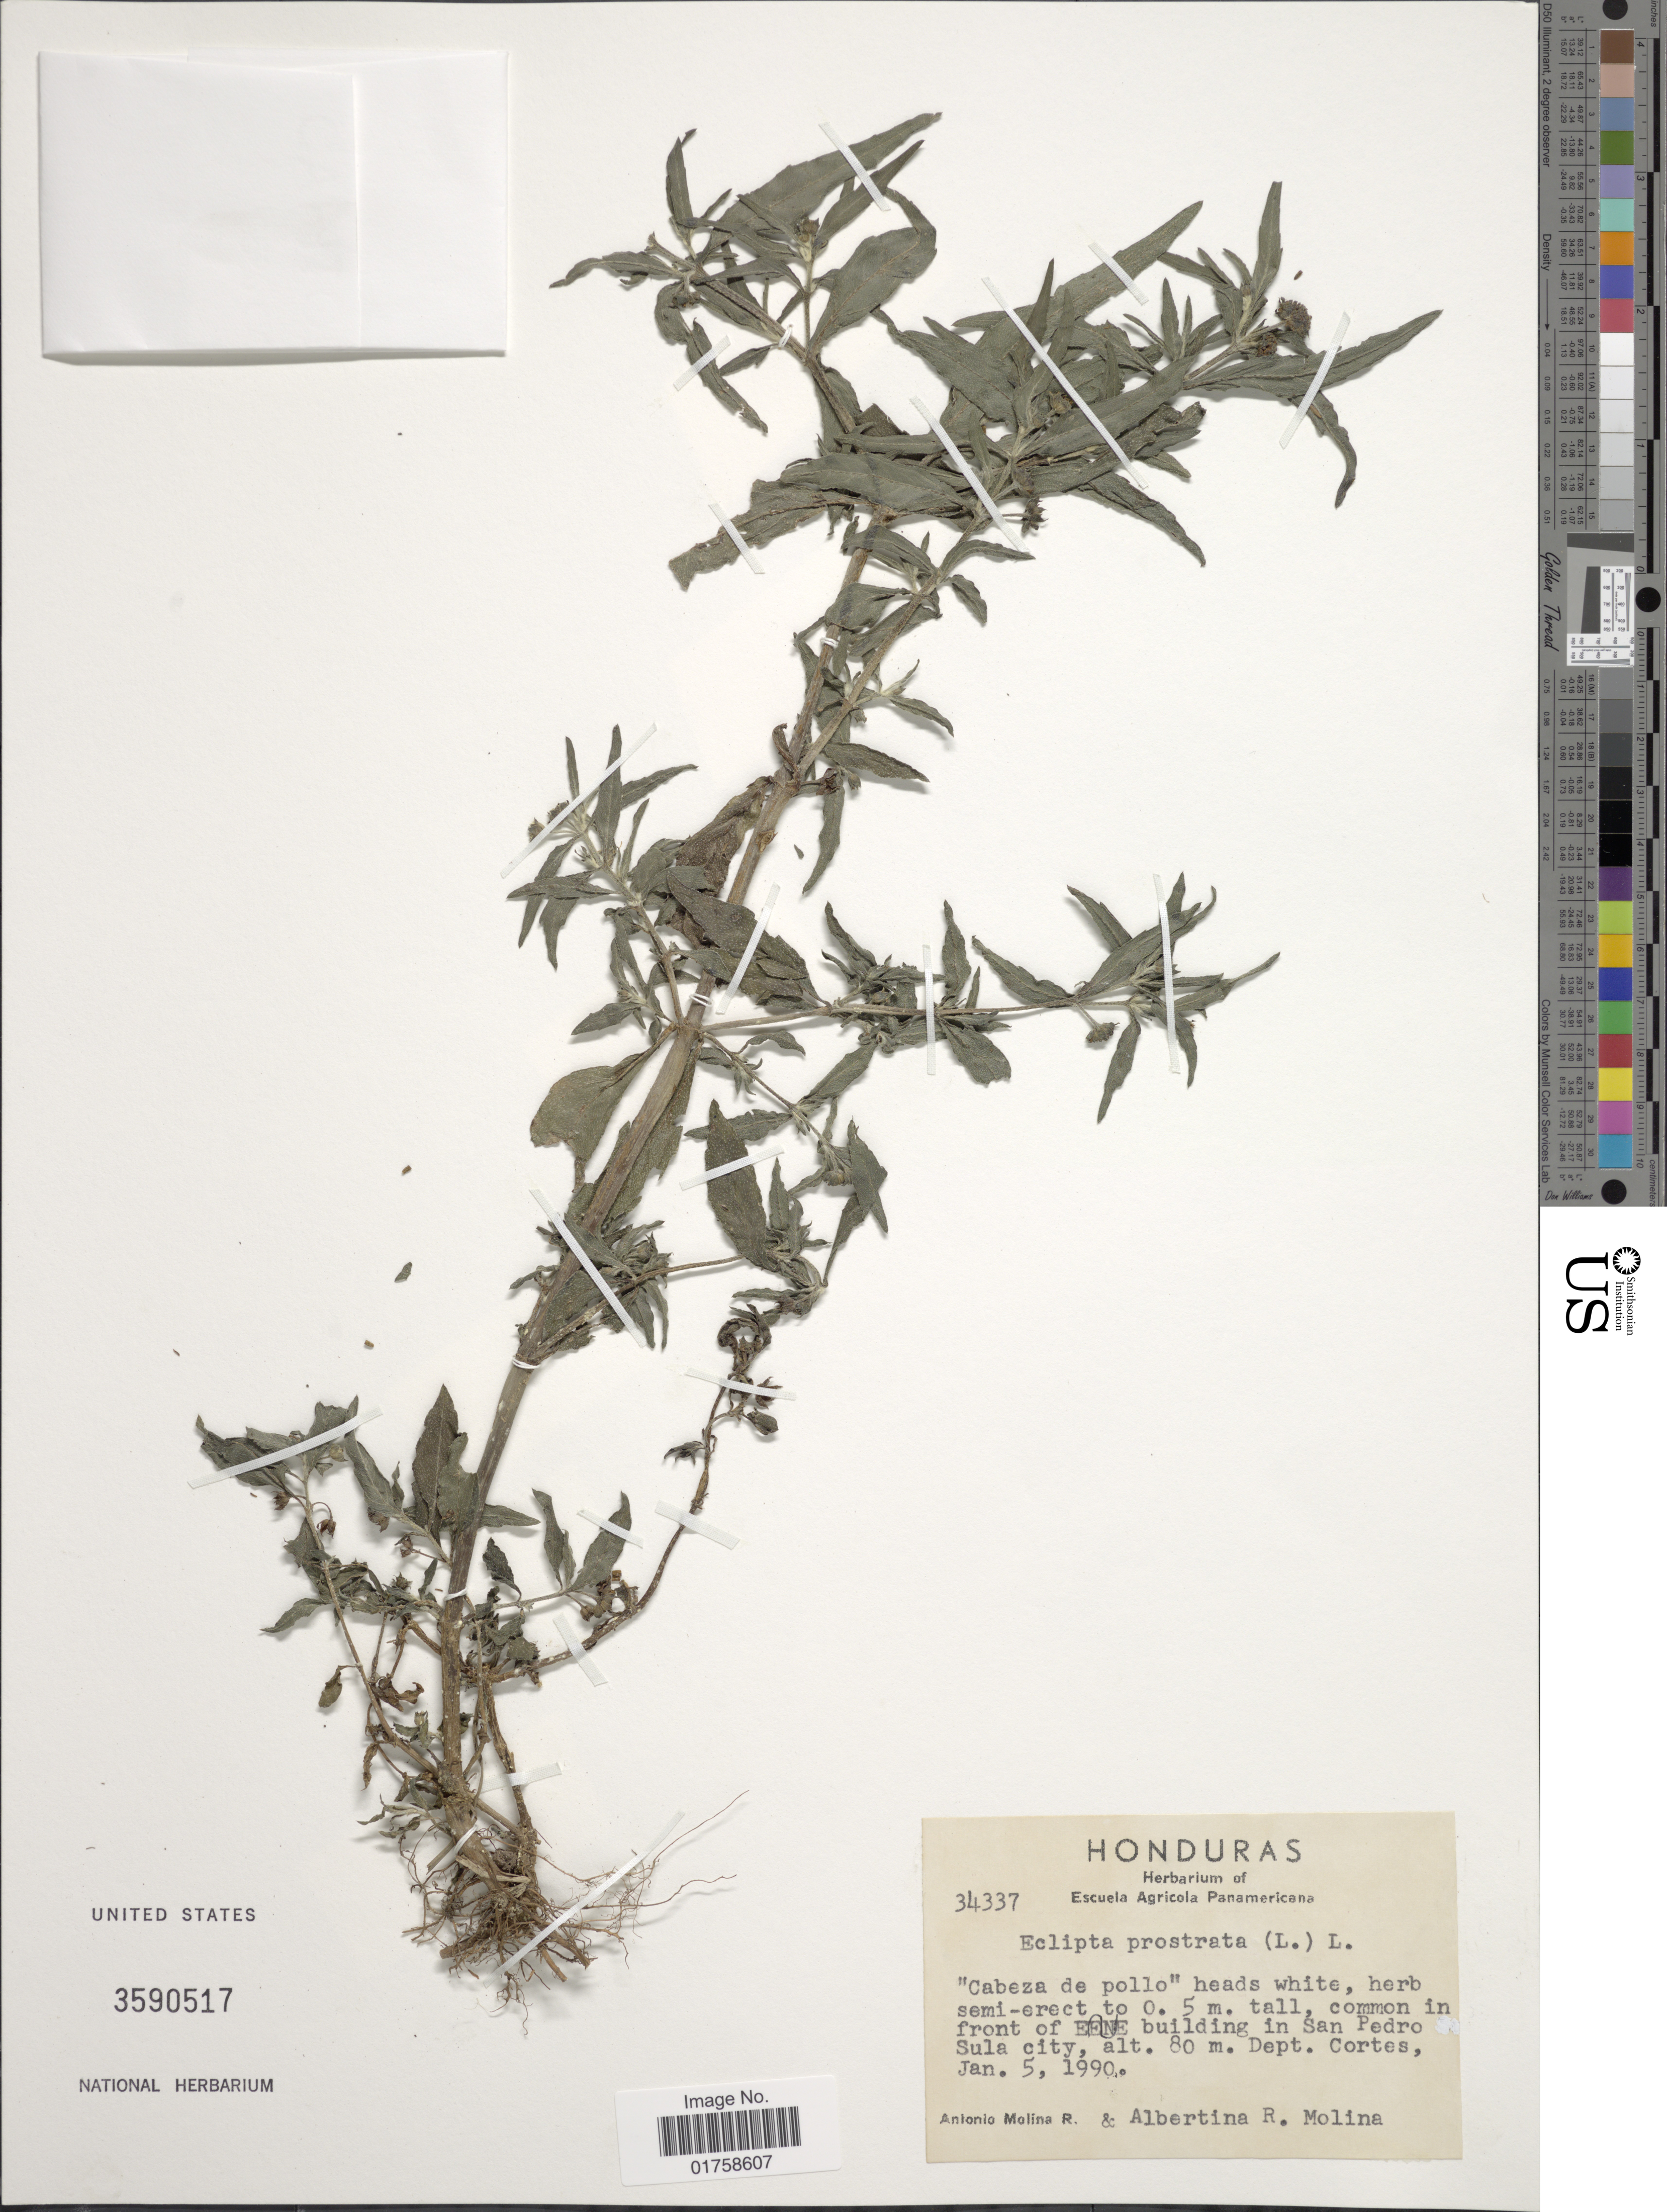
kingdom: Plantae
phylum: Tracheophyta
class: Magnoliopsida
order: Asterales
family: Asteraceae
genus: Eclipta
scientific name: Eclipta prostrata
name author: (L.) L.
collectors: A. Molina R. & A. Molina R.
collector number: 34337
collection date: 1990-01-05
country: Honduras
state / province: Cortés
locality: Honduras. Common in front of EENE buidling in San Pedro. Sula city. Dept. COrtes,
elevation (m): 80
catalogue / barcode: US 3590517